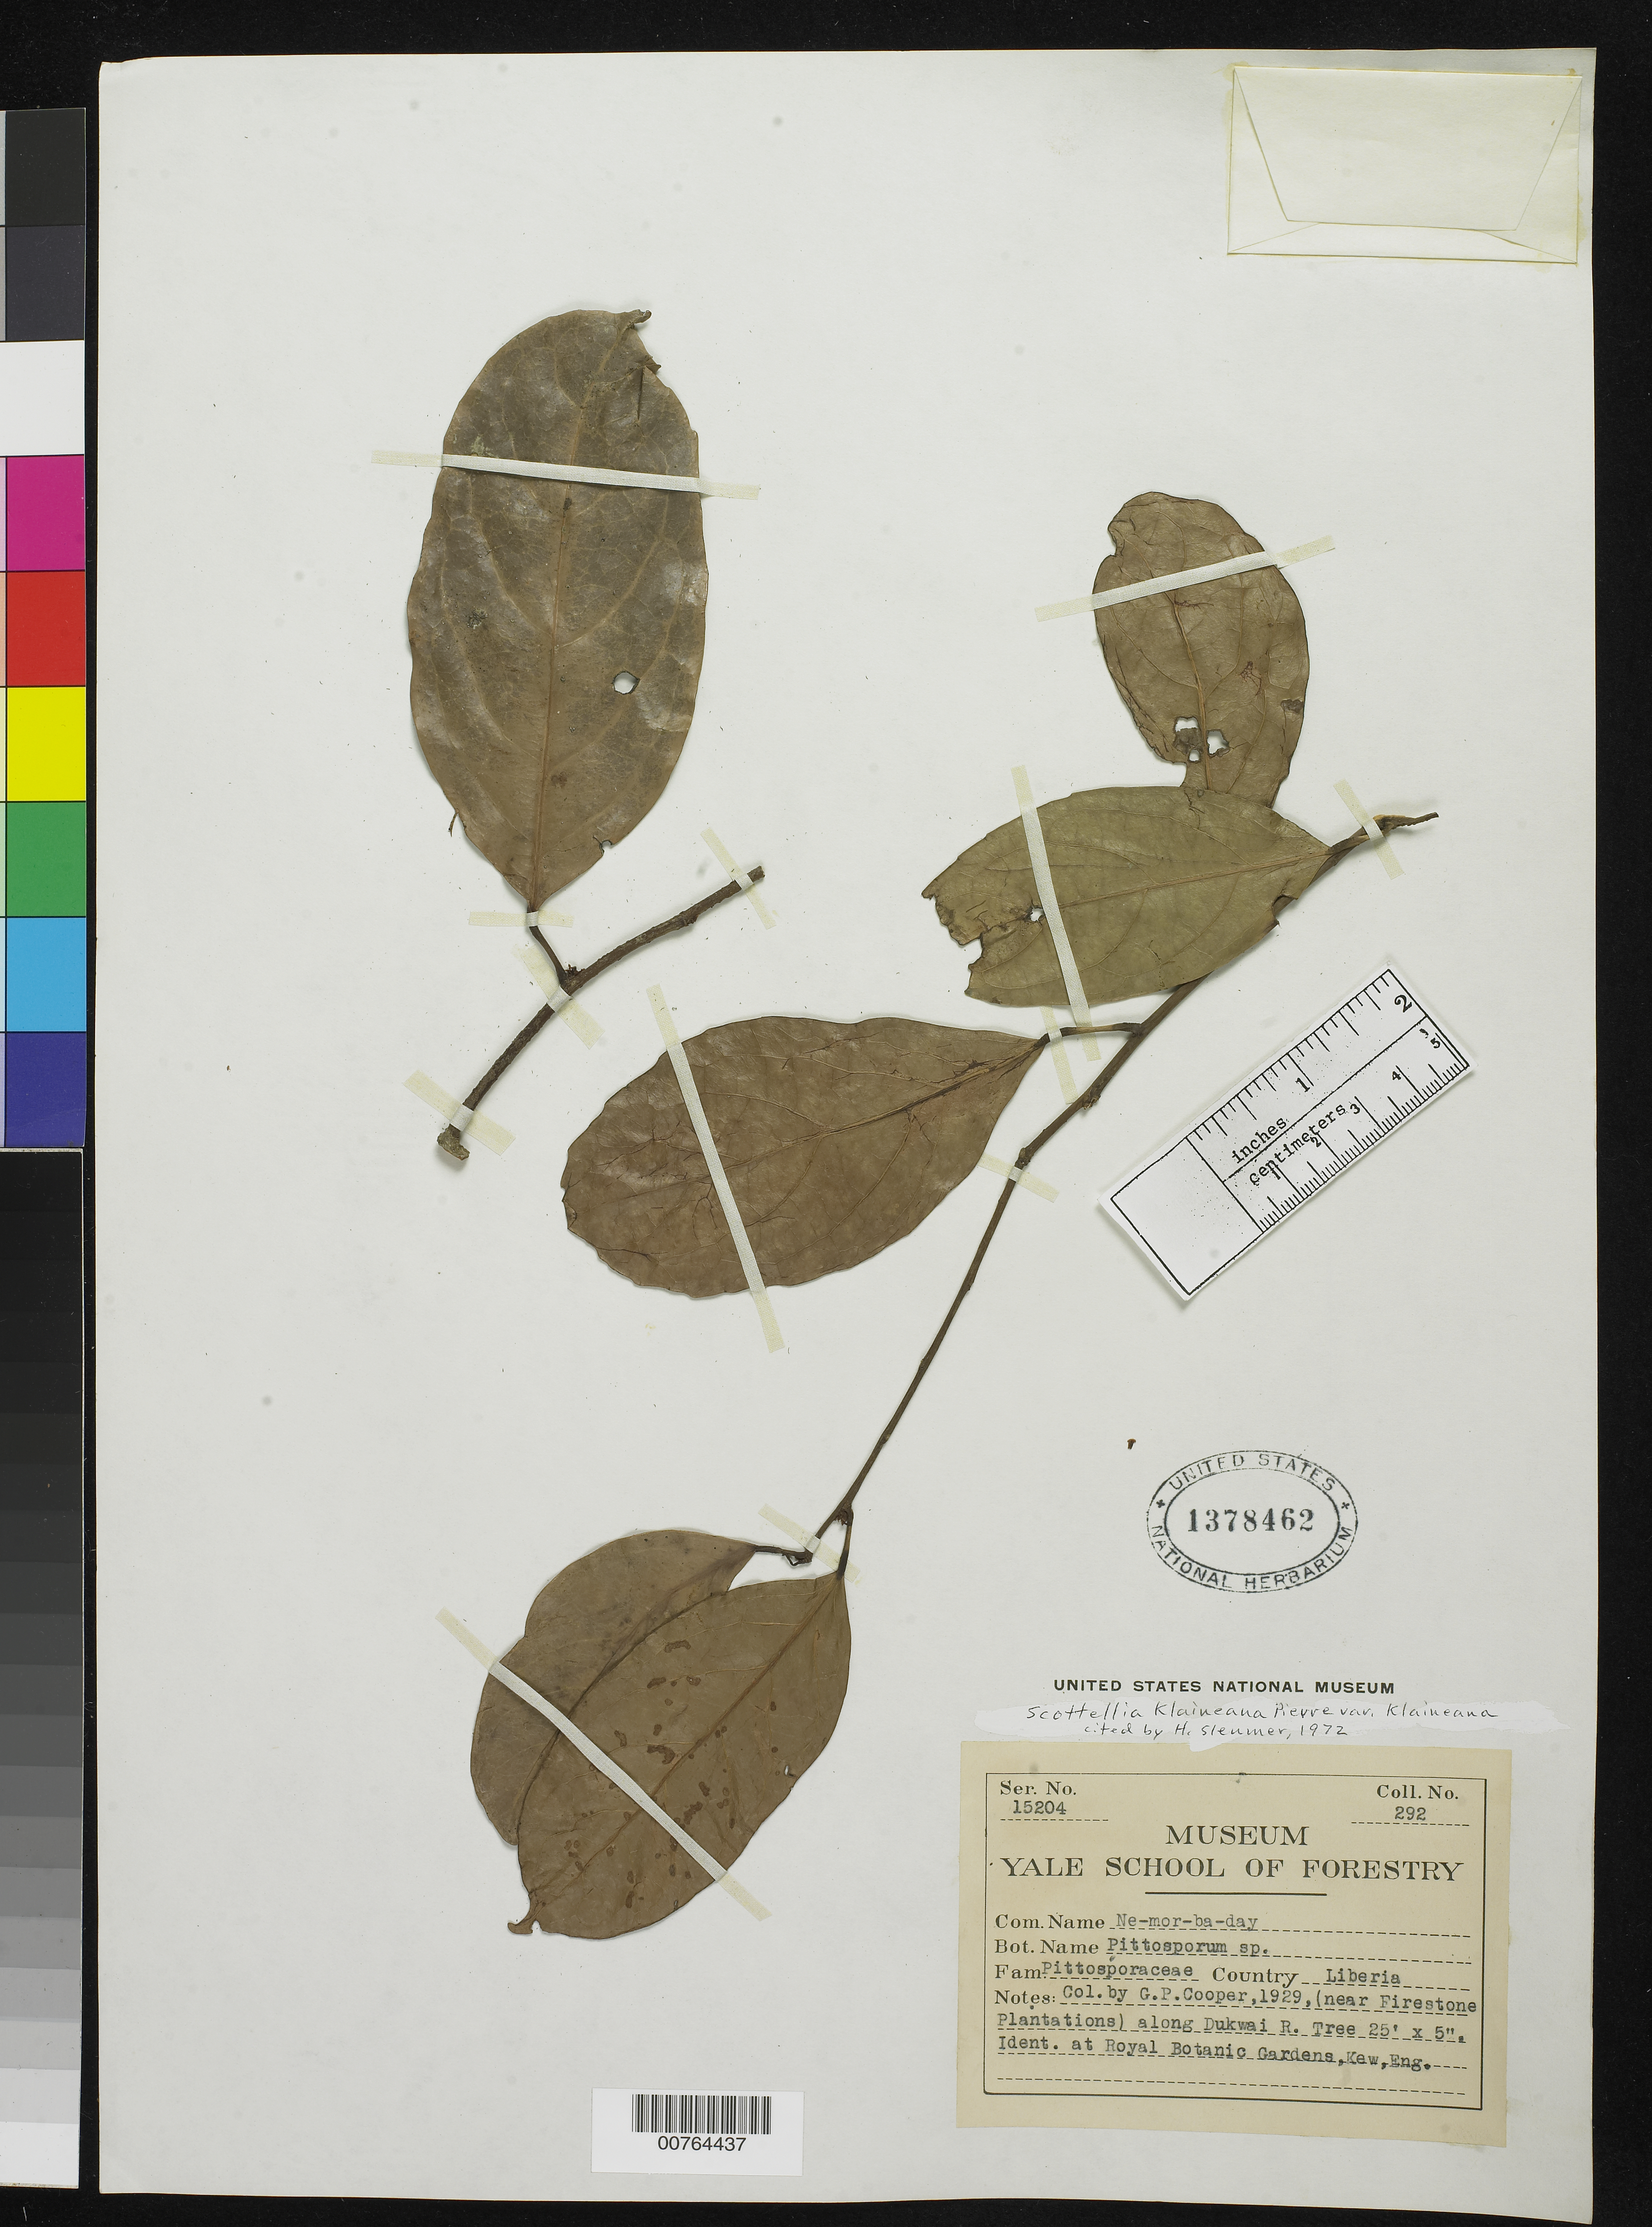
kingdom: Plantae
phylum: Tracheophyta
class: Magnoliopsida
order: Malpighiales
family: Achariaceae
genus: Scottellia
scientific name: Scottellia klaineana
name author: Pierre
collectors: G. Cooper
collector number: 292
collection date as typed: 1929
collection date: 1929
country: Liberia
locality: (near Firestone Plantations) along Dukwai R.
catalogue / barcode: US 1378462